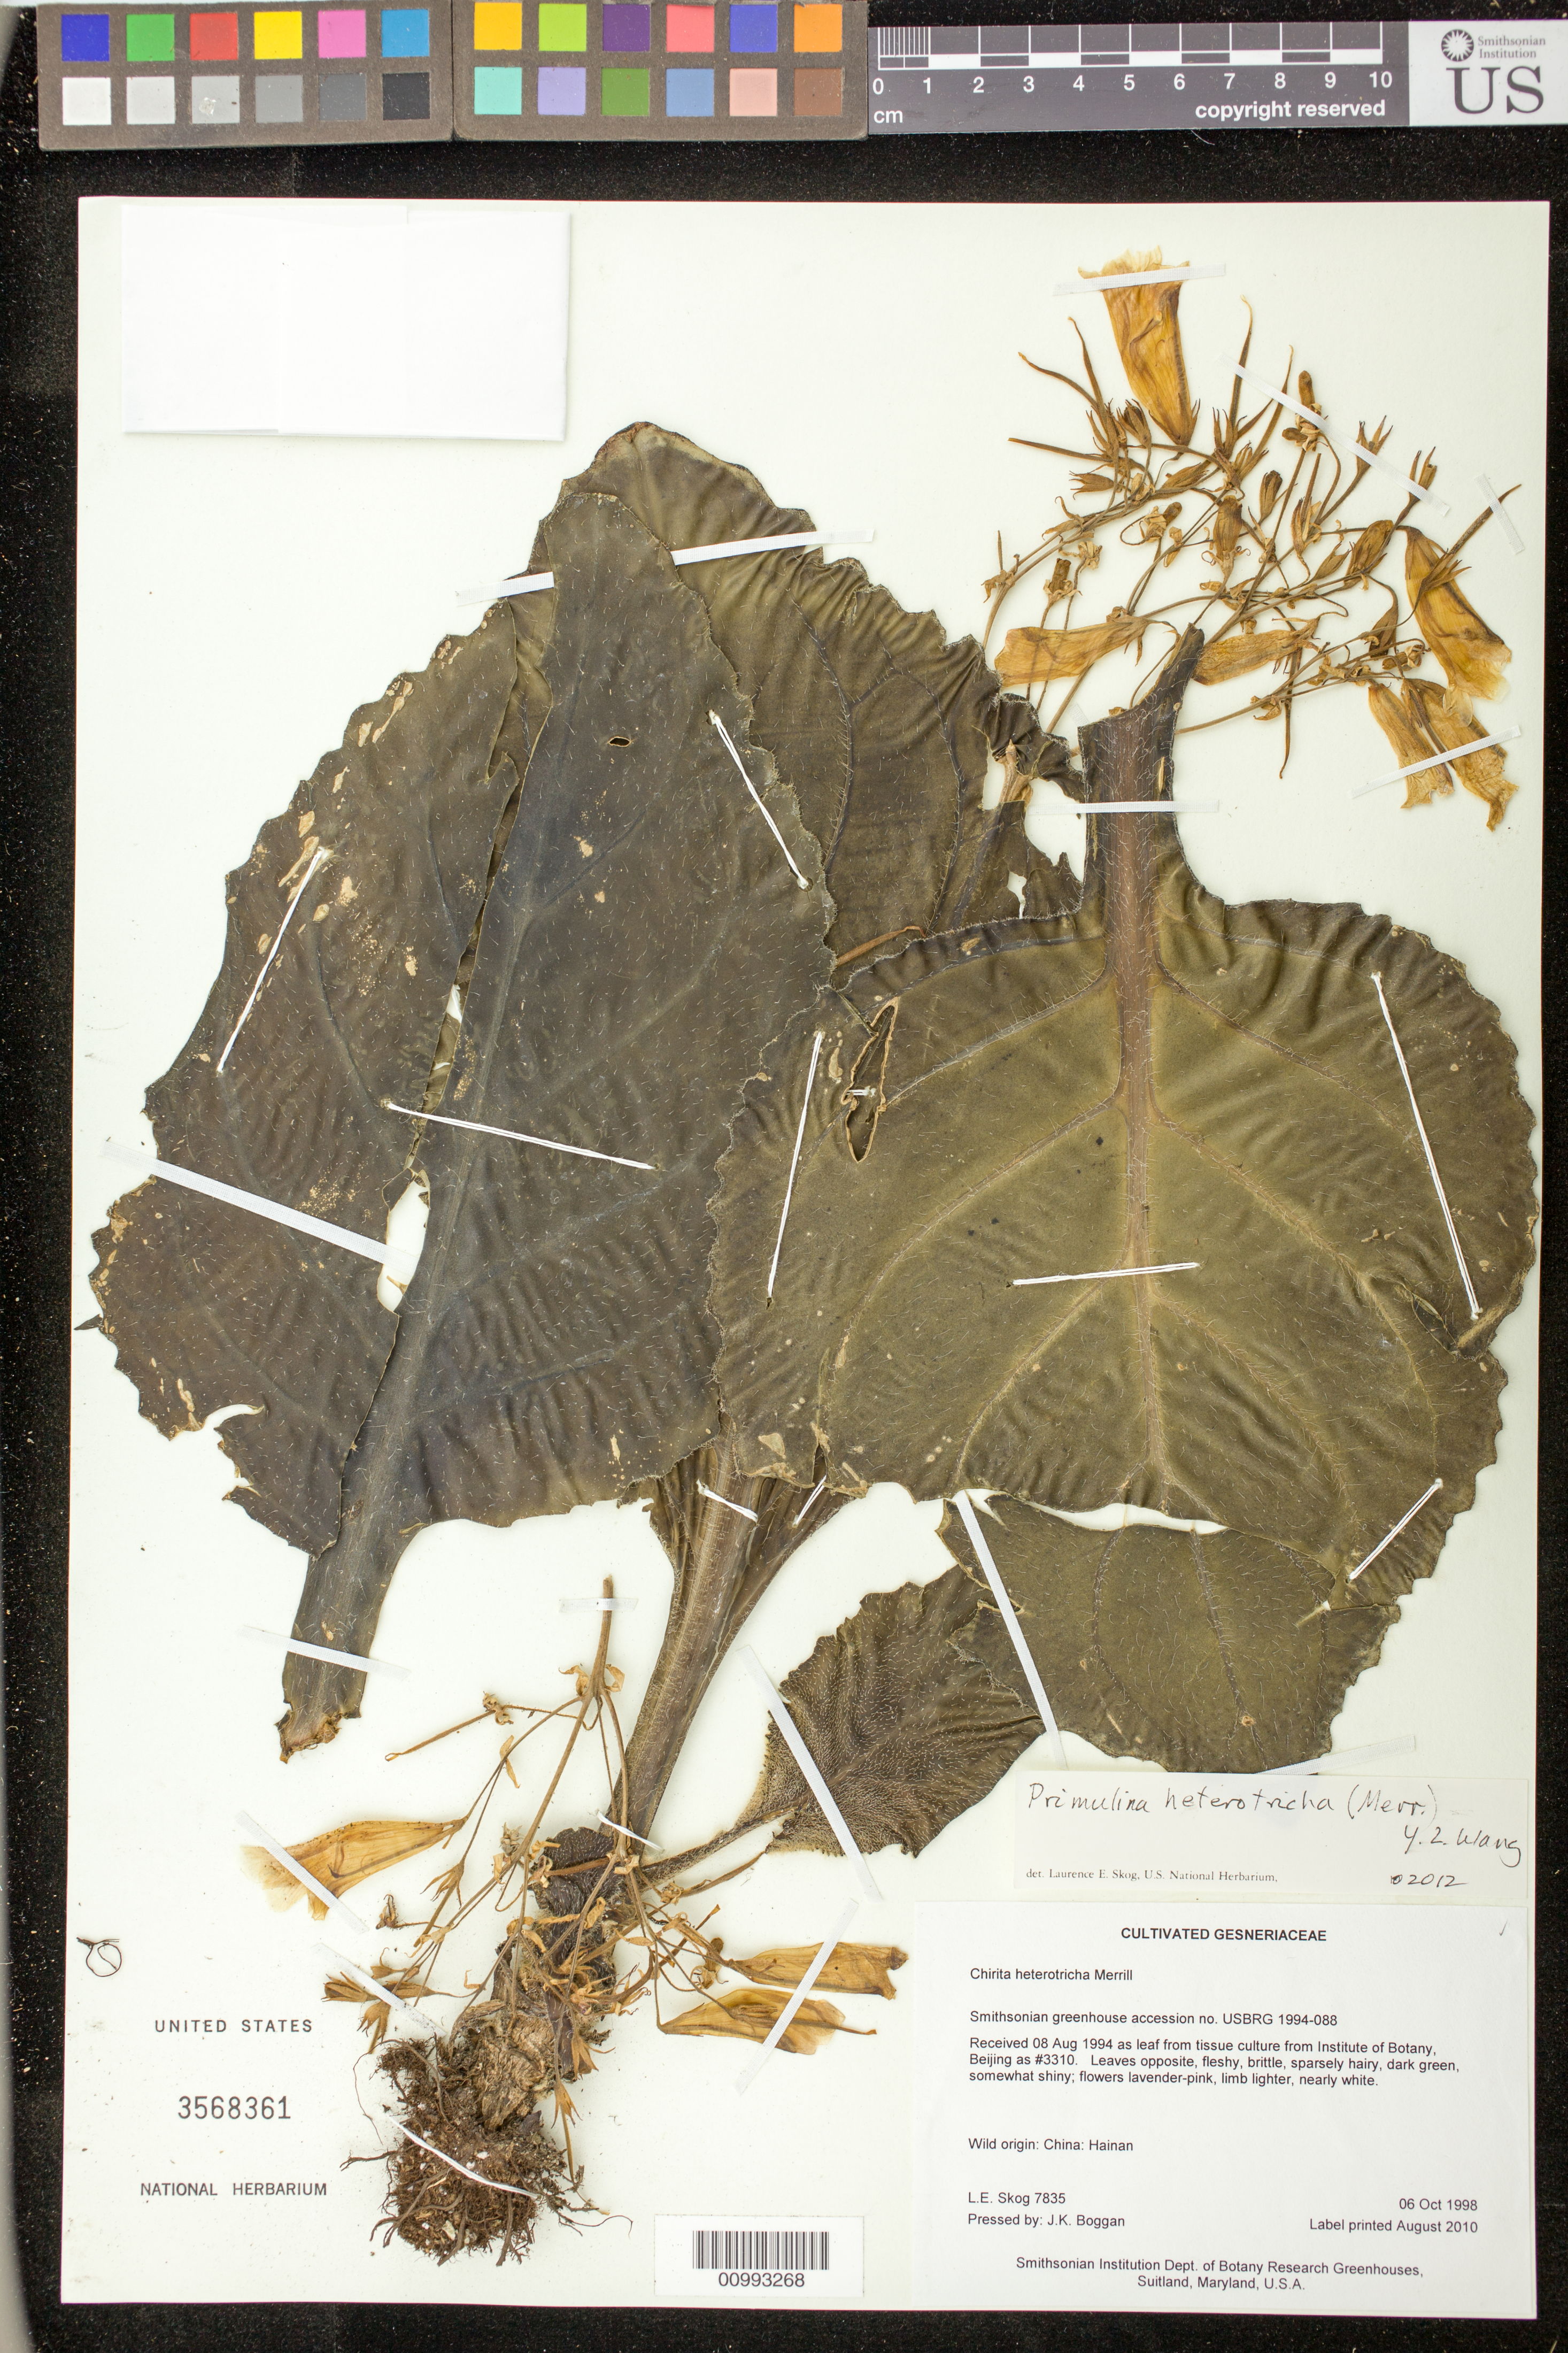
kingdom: Plantae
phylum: Tracheophyta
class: Magnoliopsida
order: Lamiales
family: Gesneriaceae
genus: Primulina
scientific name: Primulina heterotricha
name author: (Merr.) Y. Dong & Y.Z. Wang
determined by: Skog, Laurence E.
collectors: L. E. Skog & J. K. Boggan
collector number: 7835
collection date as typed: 06 Oct 1998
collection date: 1998-10-06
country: China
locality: Smithsonian Institution Dept. of Botany Research Greenhouses, Suitland, Maryland, U.S.A.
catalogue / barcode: US 3568361